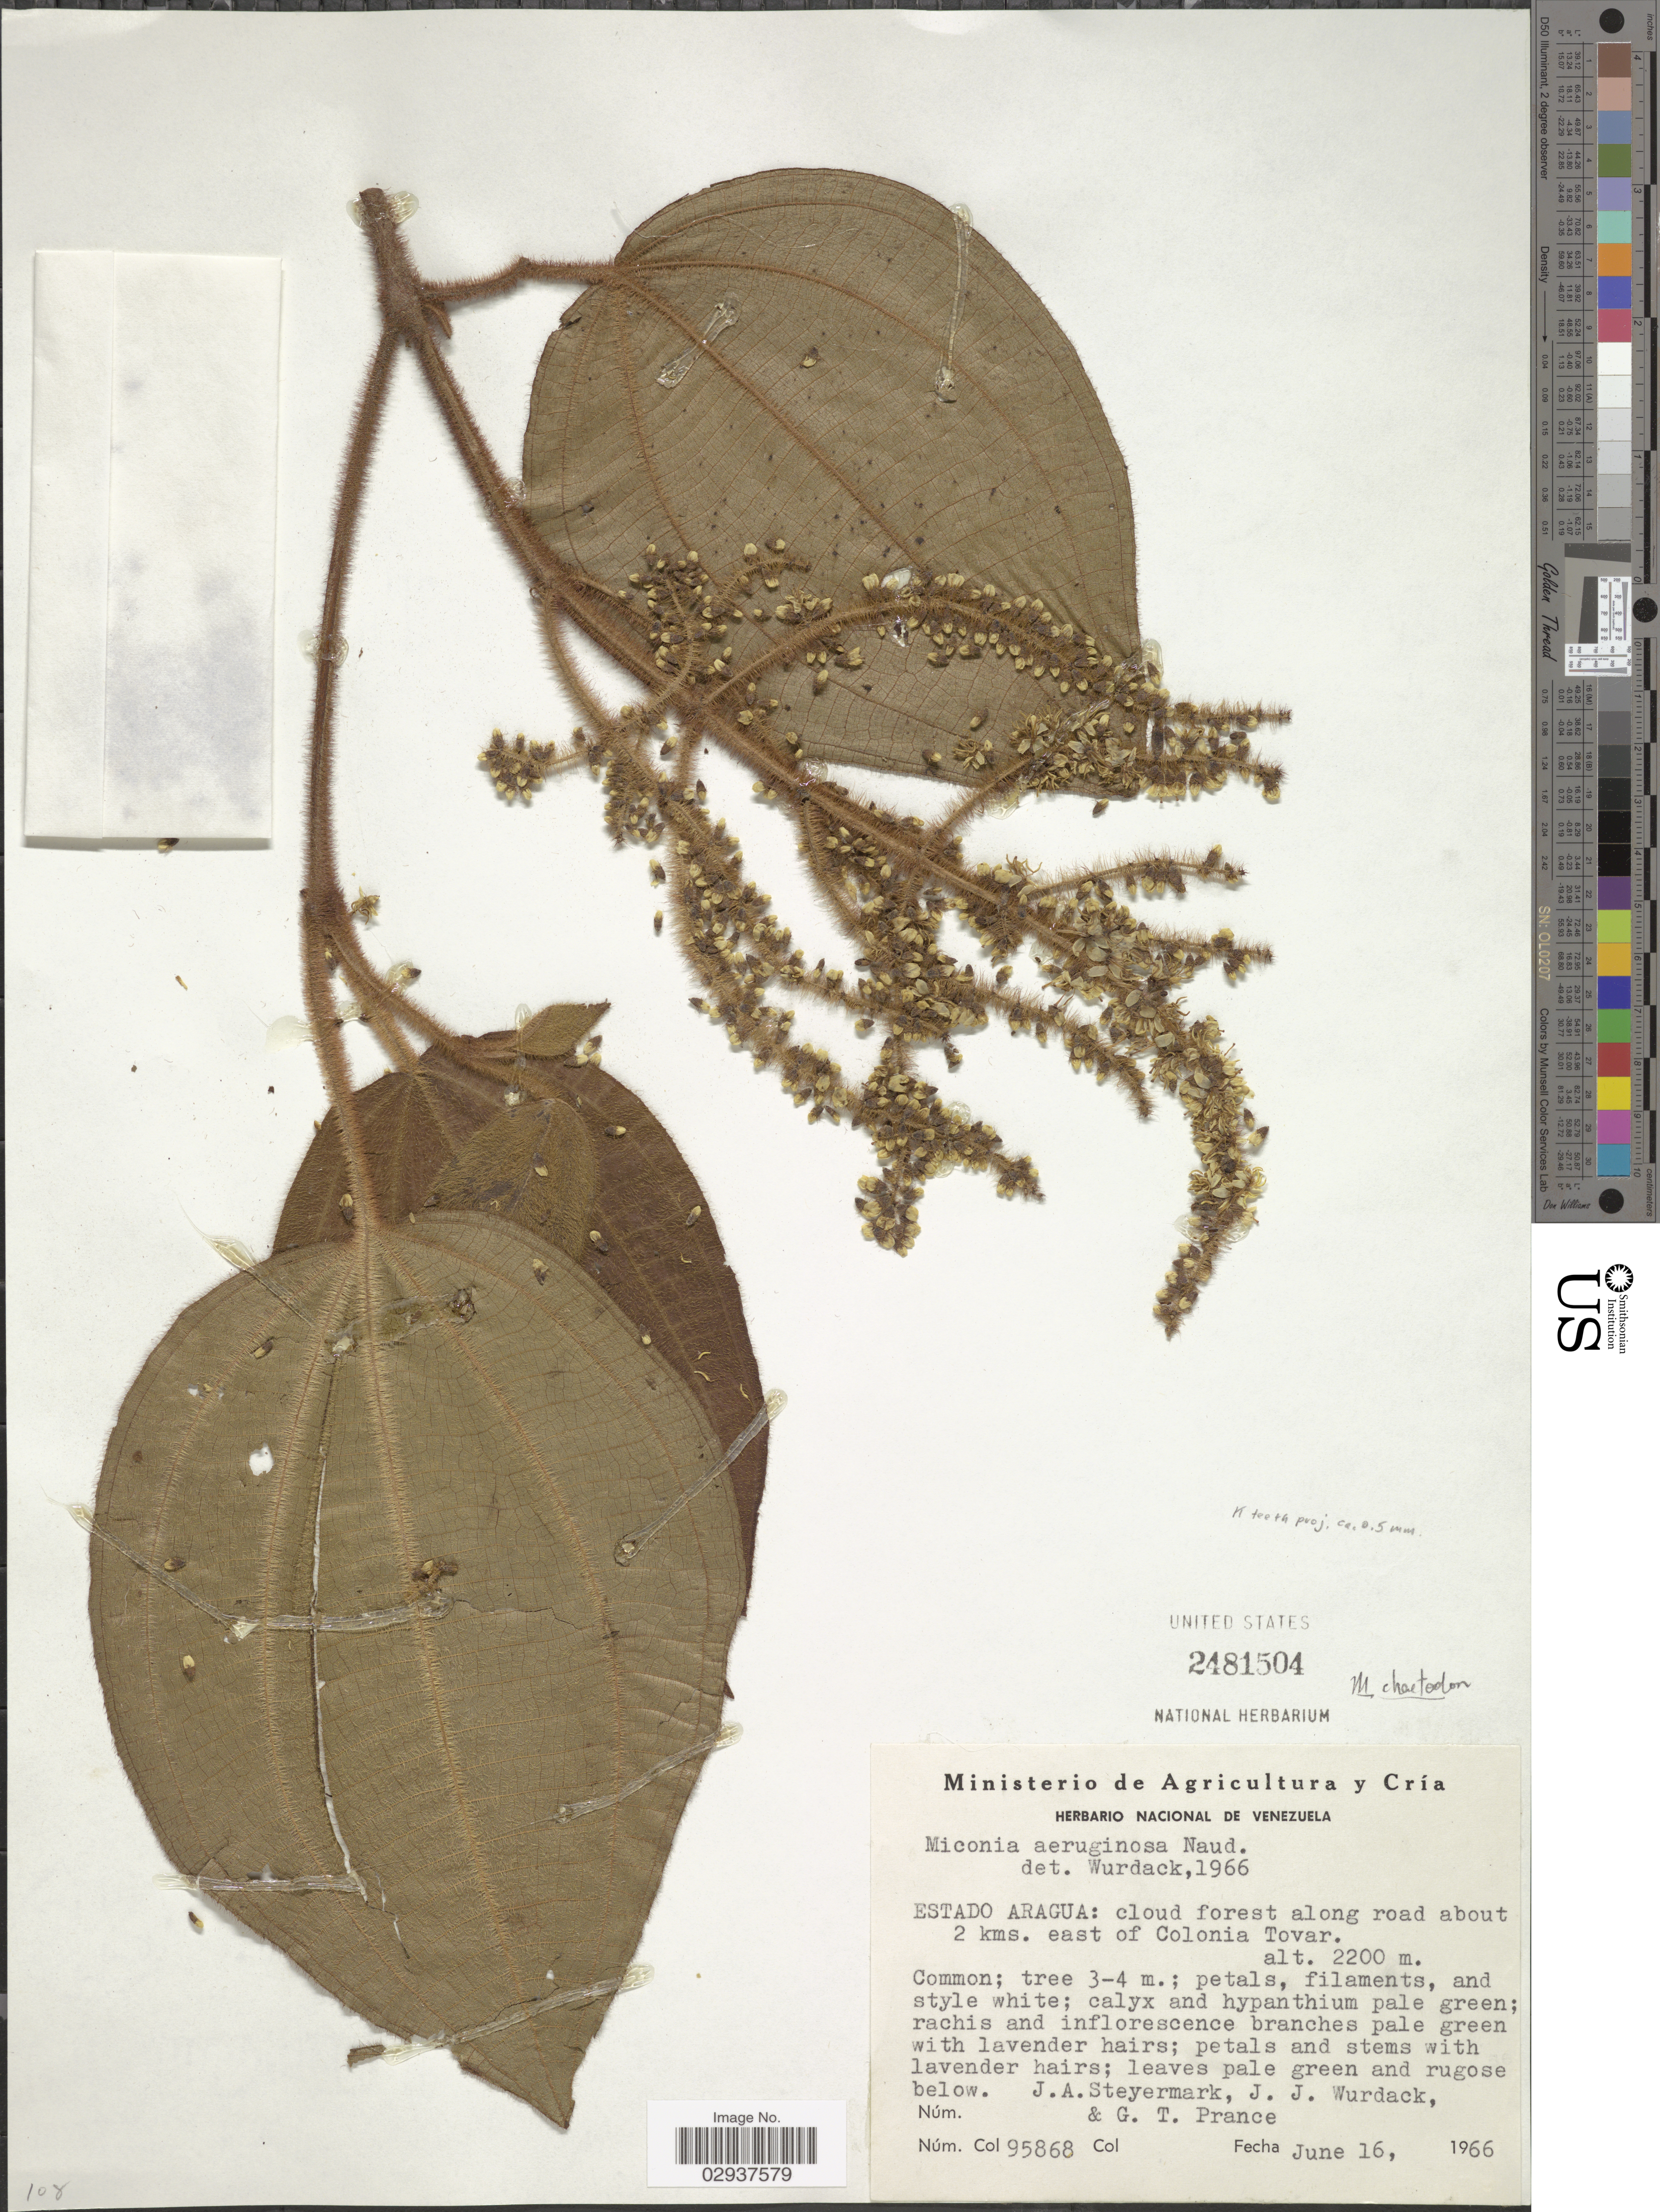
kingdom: Plantae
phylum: Tracheophyta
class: Magnoliopsida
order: Myrtales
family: Melastomataceae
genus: Miconia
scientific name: Miconia chaetodon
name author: Naudin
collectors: J. Steyermark, J. J. Wurdack & G. T. Prance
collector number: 95868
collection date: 1966-06-16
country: Venezuela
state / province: Aragua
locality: Cloud forest along road about 2 kms. east of Colonia Tovar.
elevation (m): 2200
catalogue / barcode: US 2481504